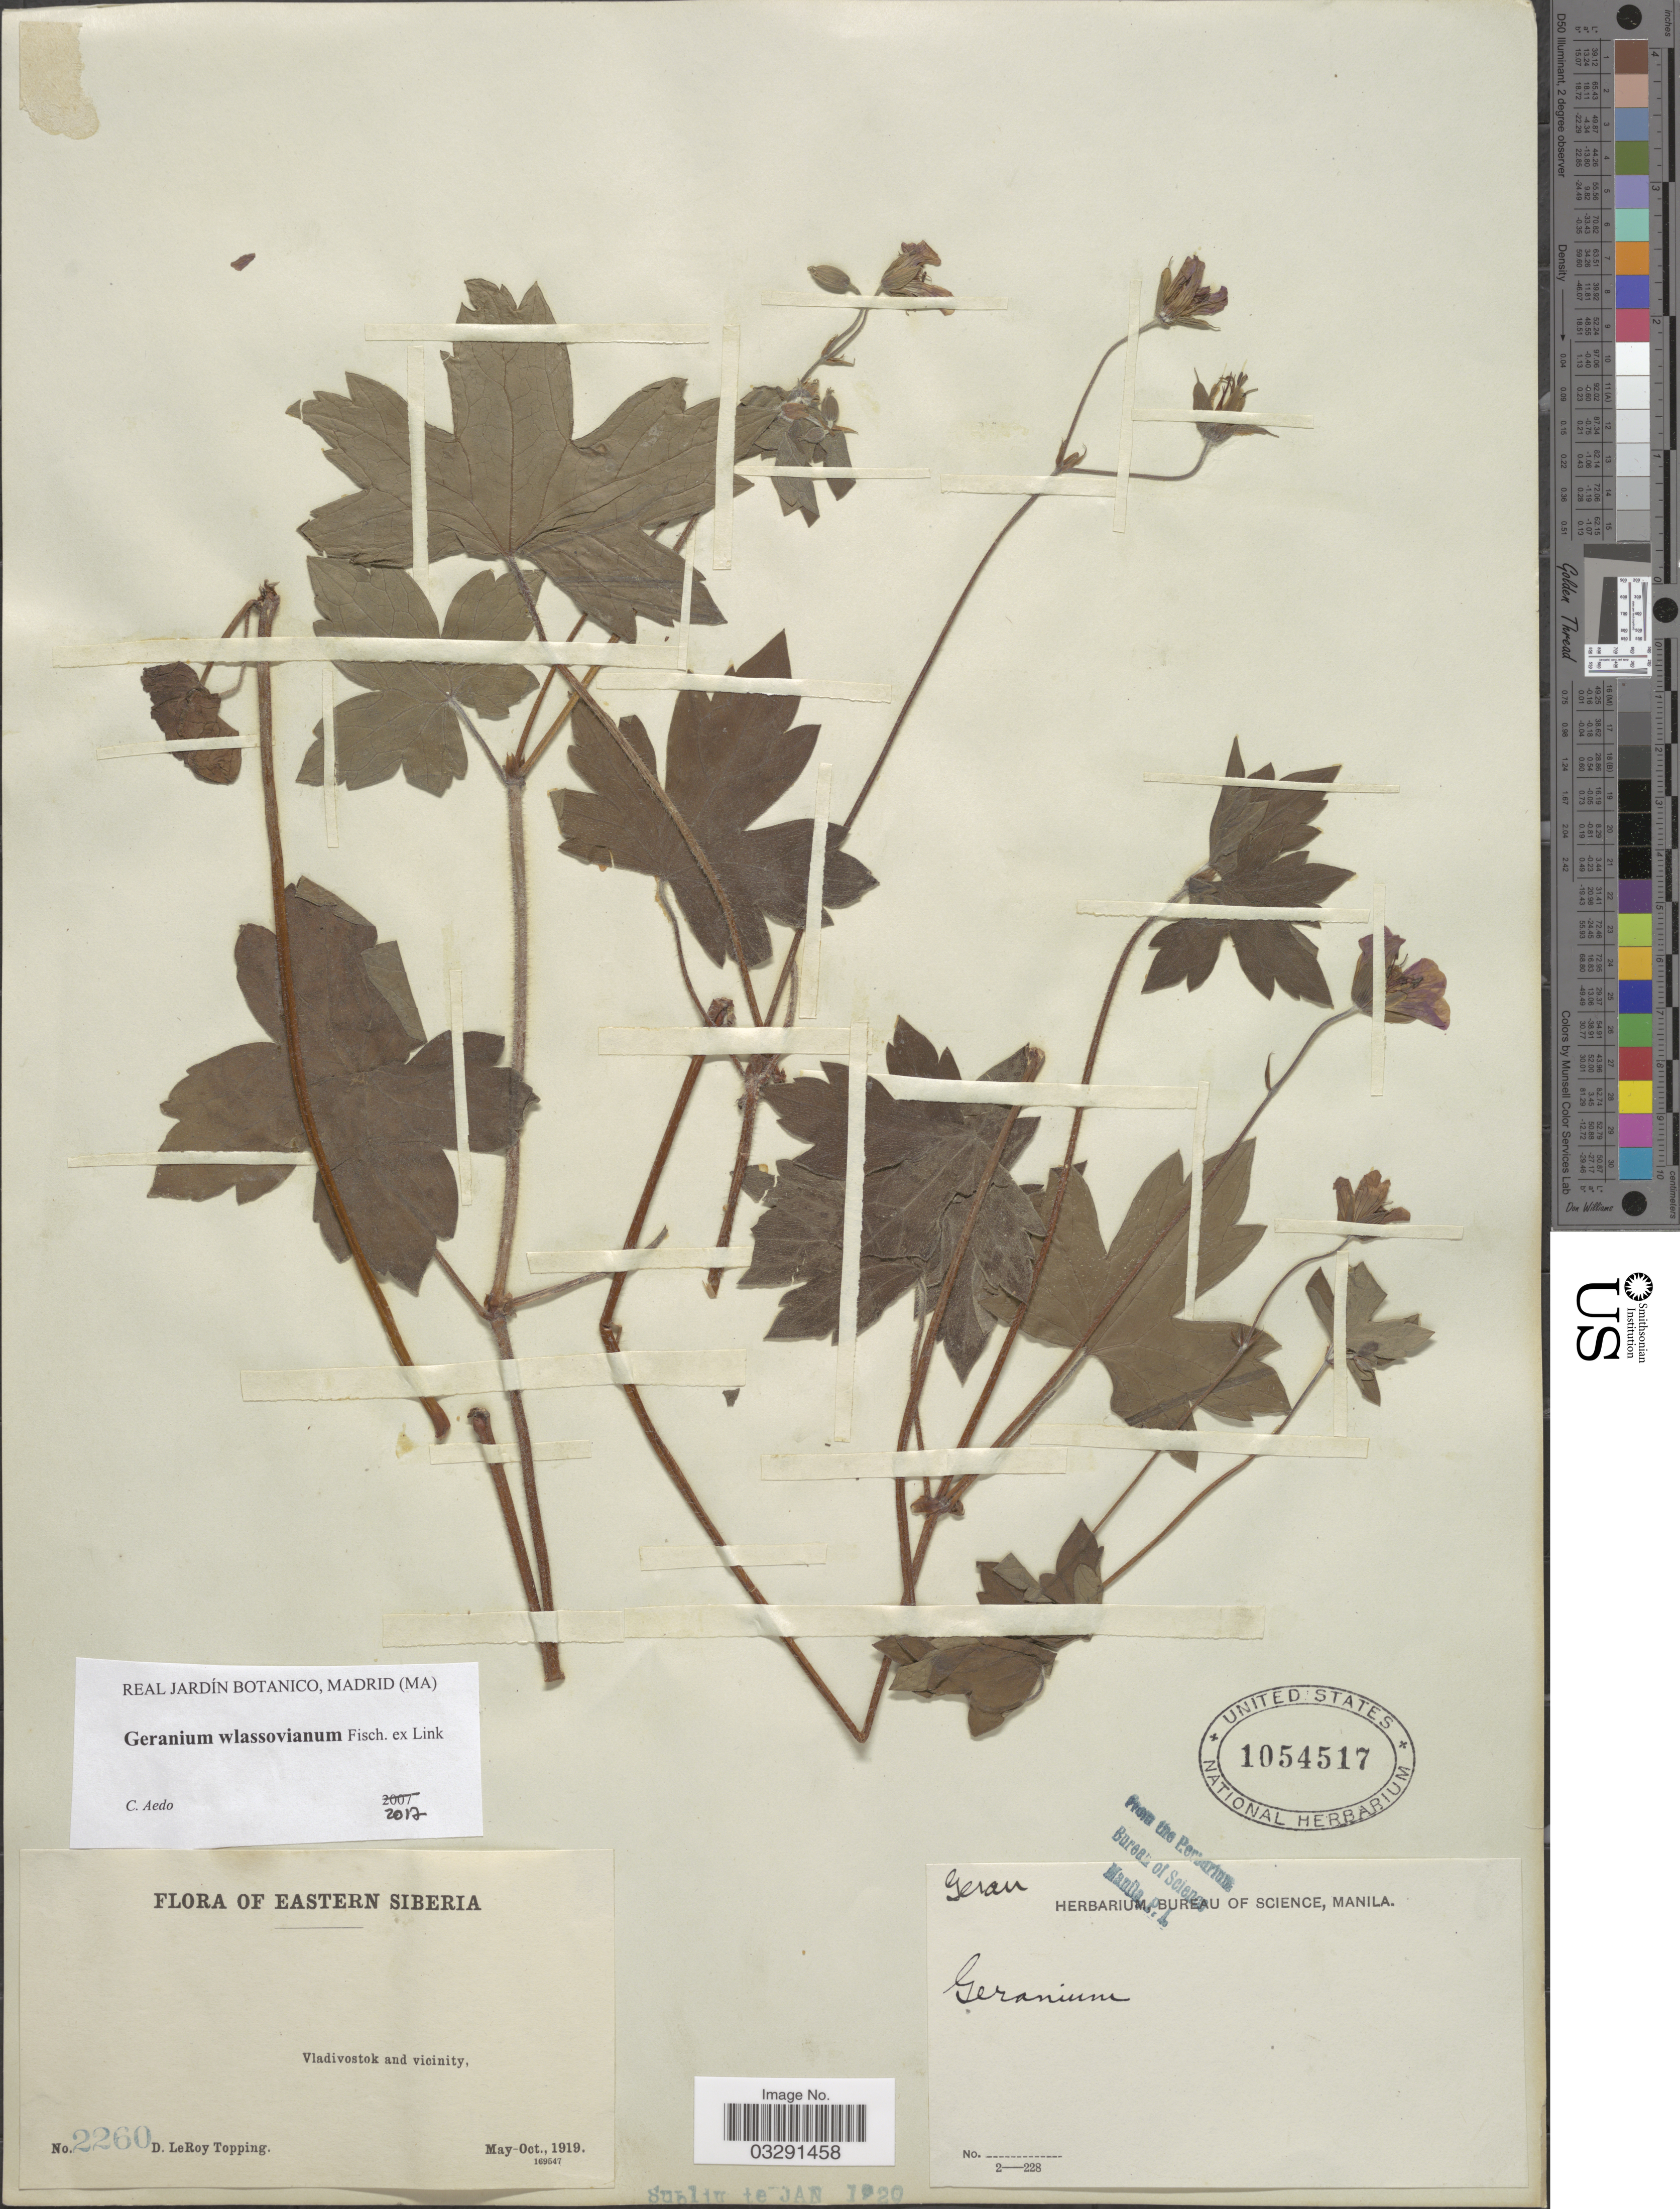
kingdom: Plantae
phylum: Tracheophyta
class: Magnoliopsida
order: Geraniales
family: Geraniaceae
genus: Geranium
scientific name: Geranium wlassovianum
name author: Fisch. ex Link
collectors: D. L. Topping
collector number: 2260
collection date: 1919-05/1919-10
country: Russian Federation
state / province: Primorsky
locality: Eastern Siberia. Vladivostok and vicinity.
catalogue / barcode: US 1054517